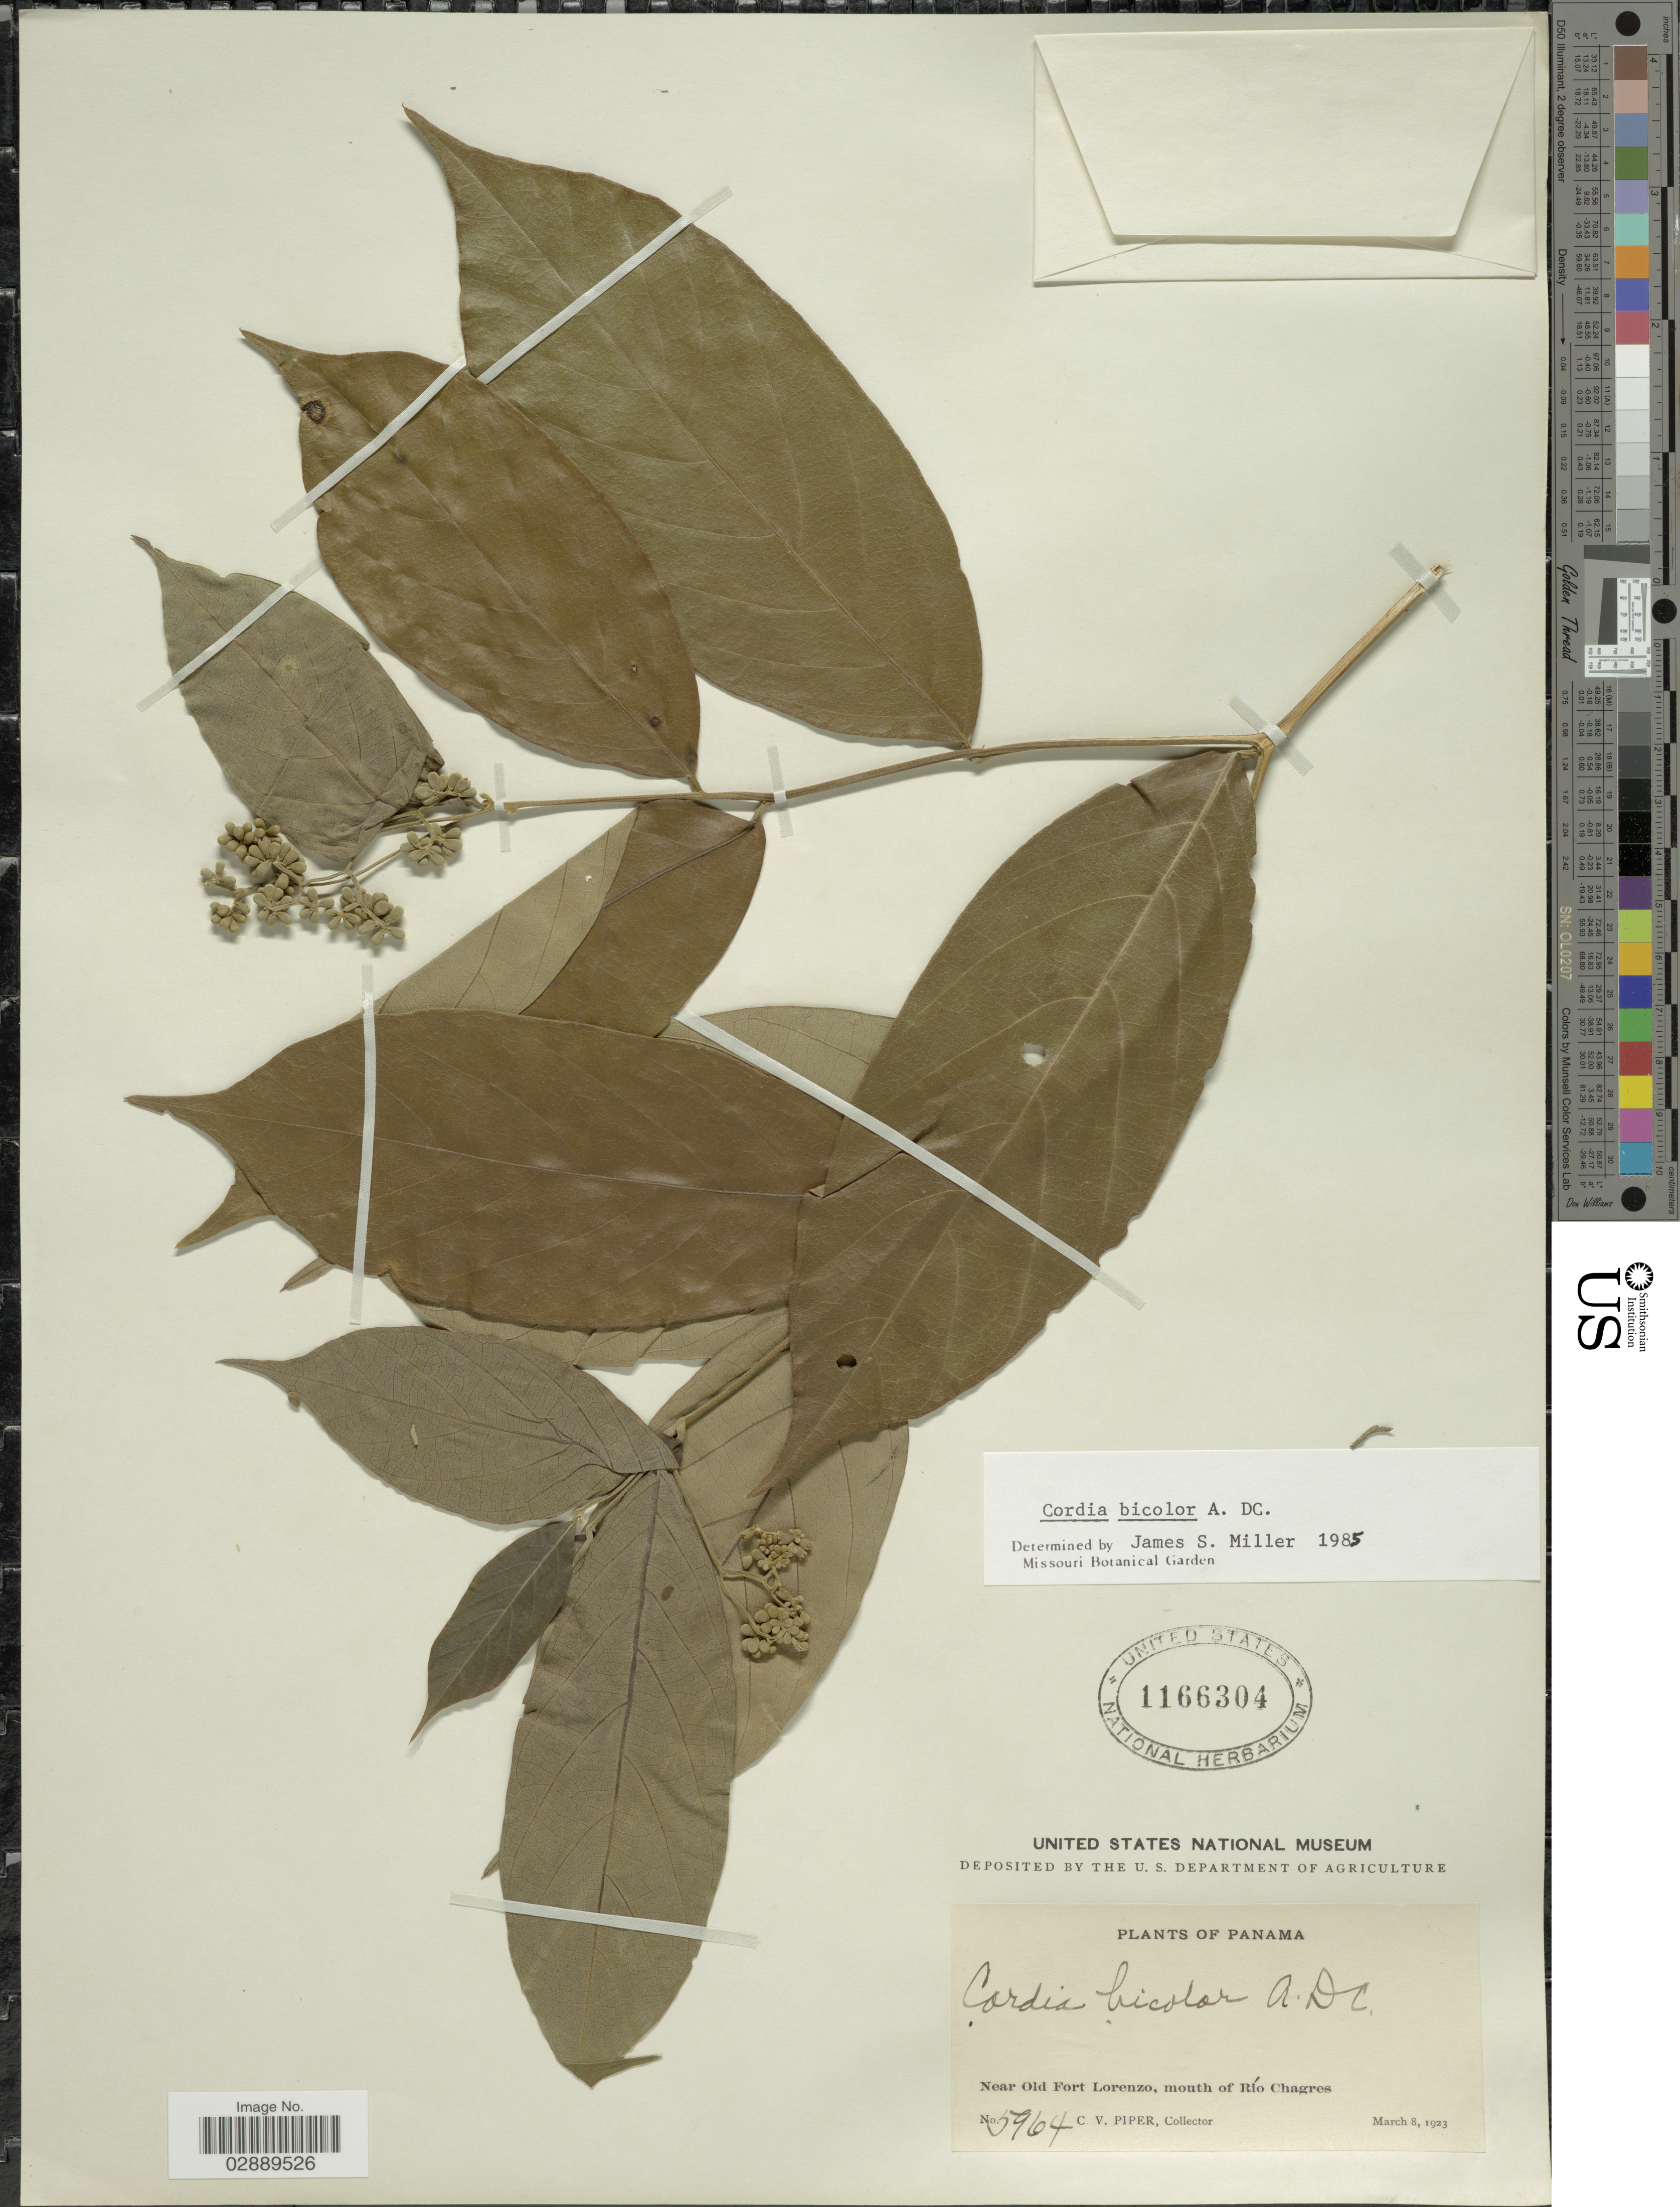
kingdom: Plantae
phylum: Tracheophyta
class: Magnoliopsida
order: Boraginales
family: Cordiaceae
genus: Cordia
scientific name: Cordia bicolor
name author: A. DC.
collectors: C. V. Piper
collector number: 5694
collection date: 1923-03-08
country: Panama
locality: Near Old Forest Lorenzo, mouth of Río Chagres.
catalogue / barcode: US 1166304